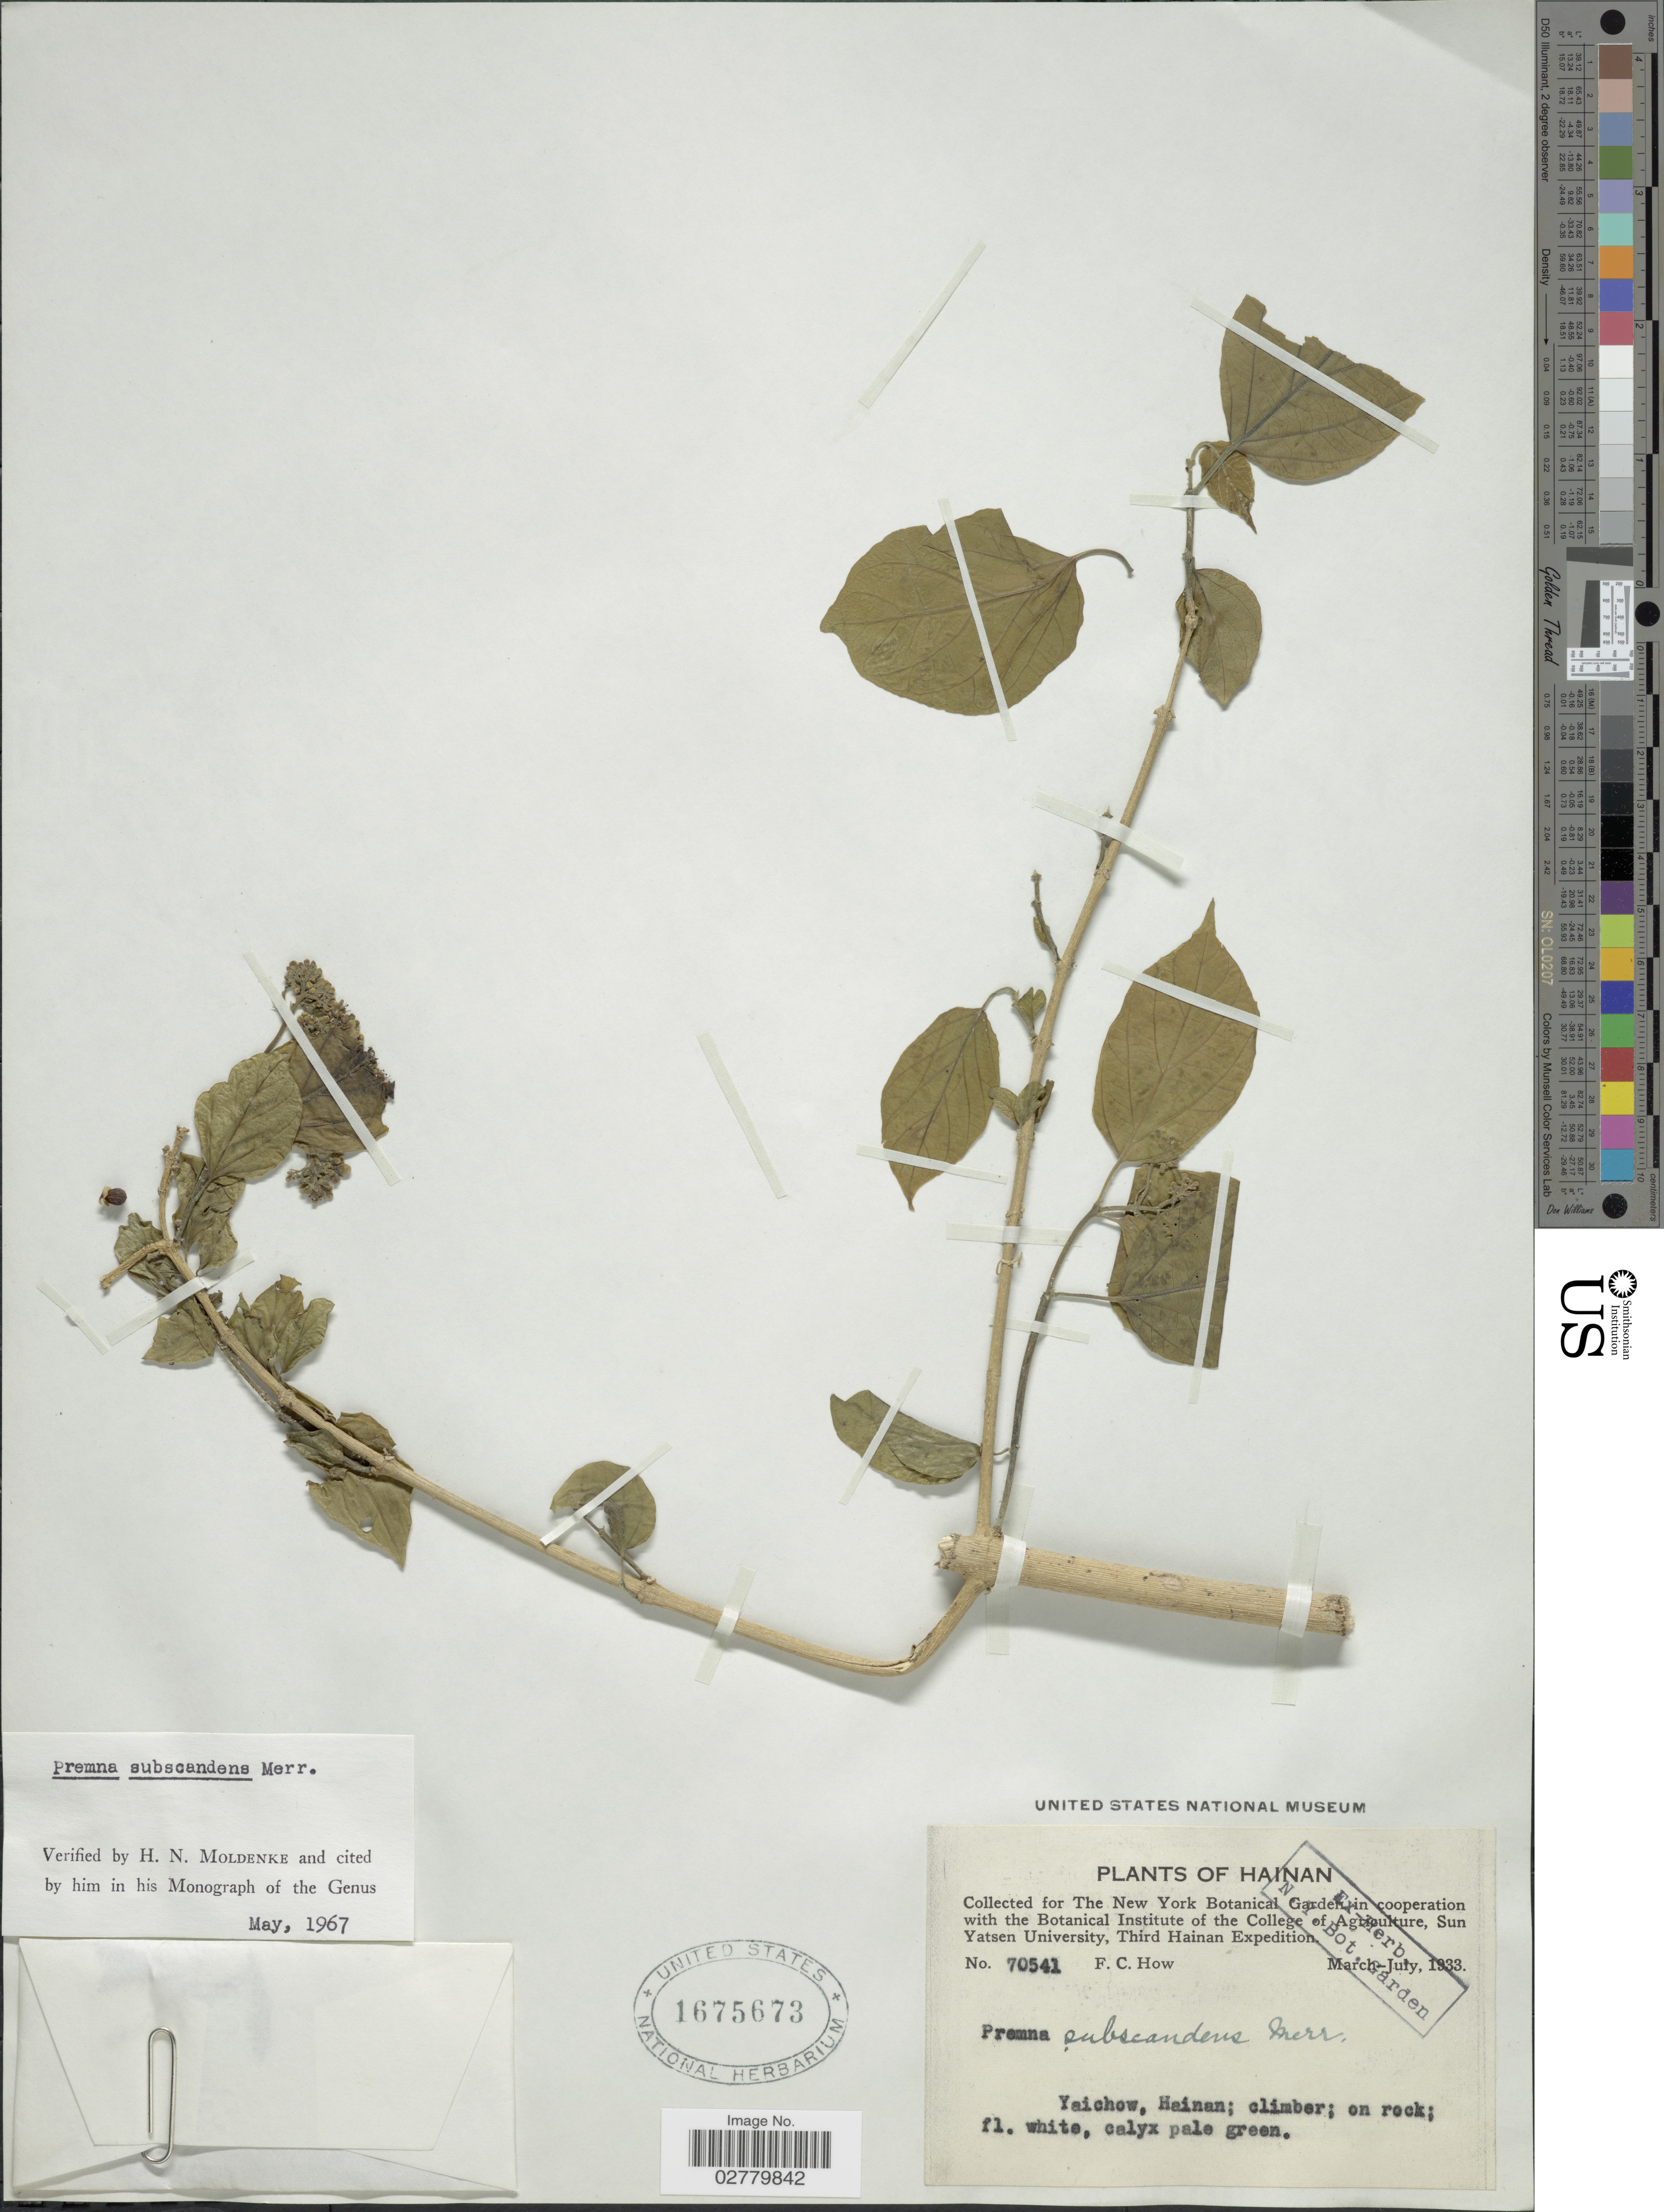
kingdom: Plantae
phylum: Tracheophyta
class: Magnoliopsida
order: Lamiales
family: Lamiaceae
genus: Premna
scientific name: Premna subscandens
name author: Merr.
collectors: F. C. How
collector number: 70541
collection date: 1933-03/1933-07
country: China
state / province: Hainan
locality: Yaichow.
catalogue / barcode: US 1675673